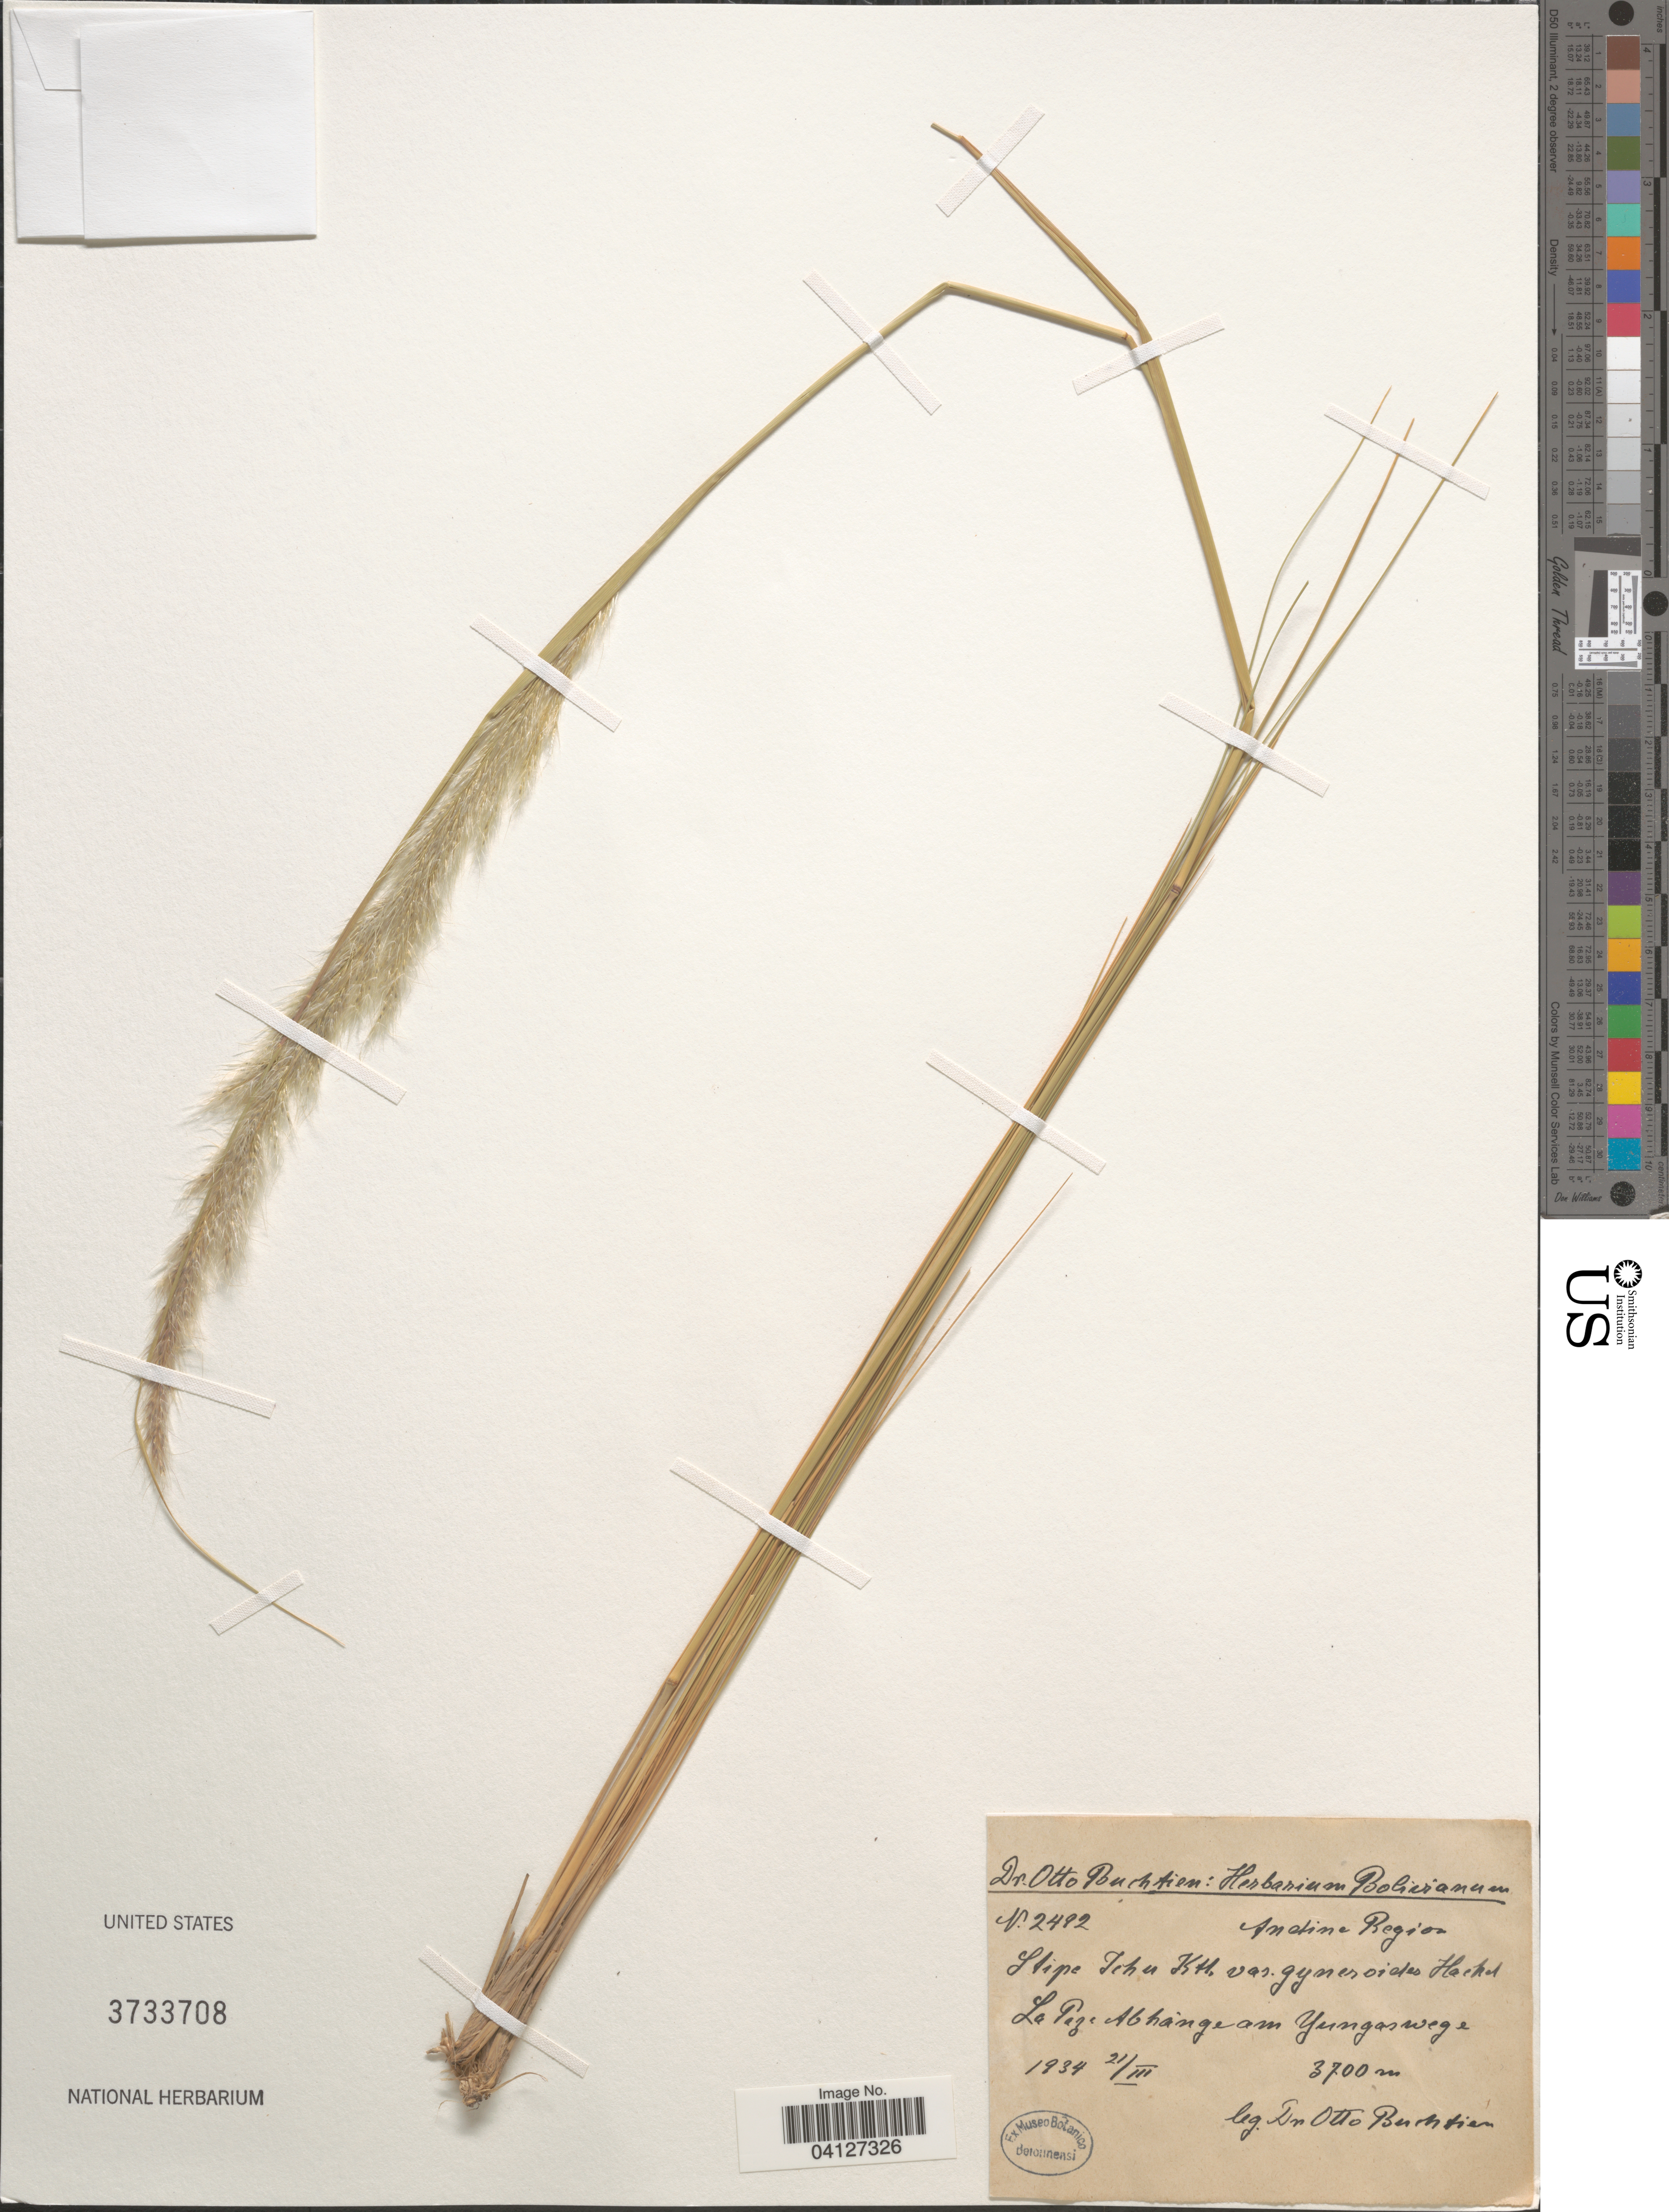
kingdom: Plantae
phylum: Tracheophyta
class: Liliopsida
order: Poales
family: Poaceae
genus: Stipa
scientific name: Stipa ichu var. gynerioides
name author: (Phil.) Hack.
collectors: O. Buchtien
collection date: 1934-03-21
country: Bolivia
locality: Bolivianum. Andine Region. La Poze [interpreted] Abhange am Yungaswege.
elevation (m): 3700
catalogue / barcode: US 3733708